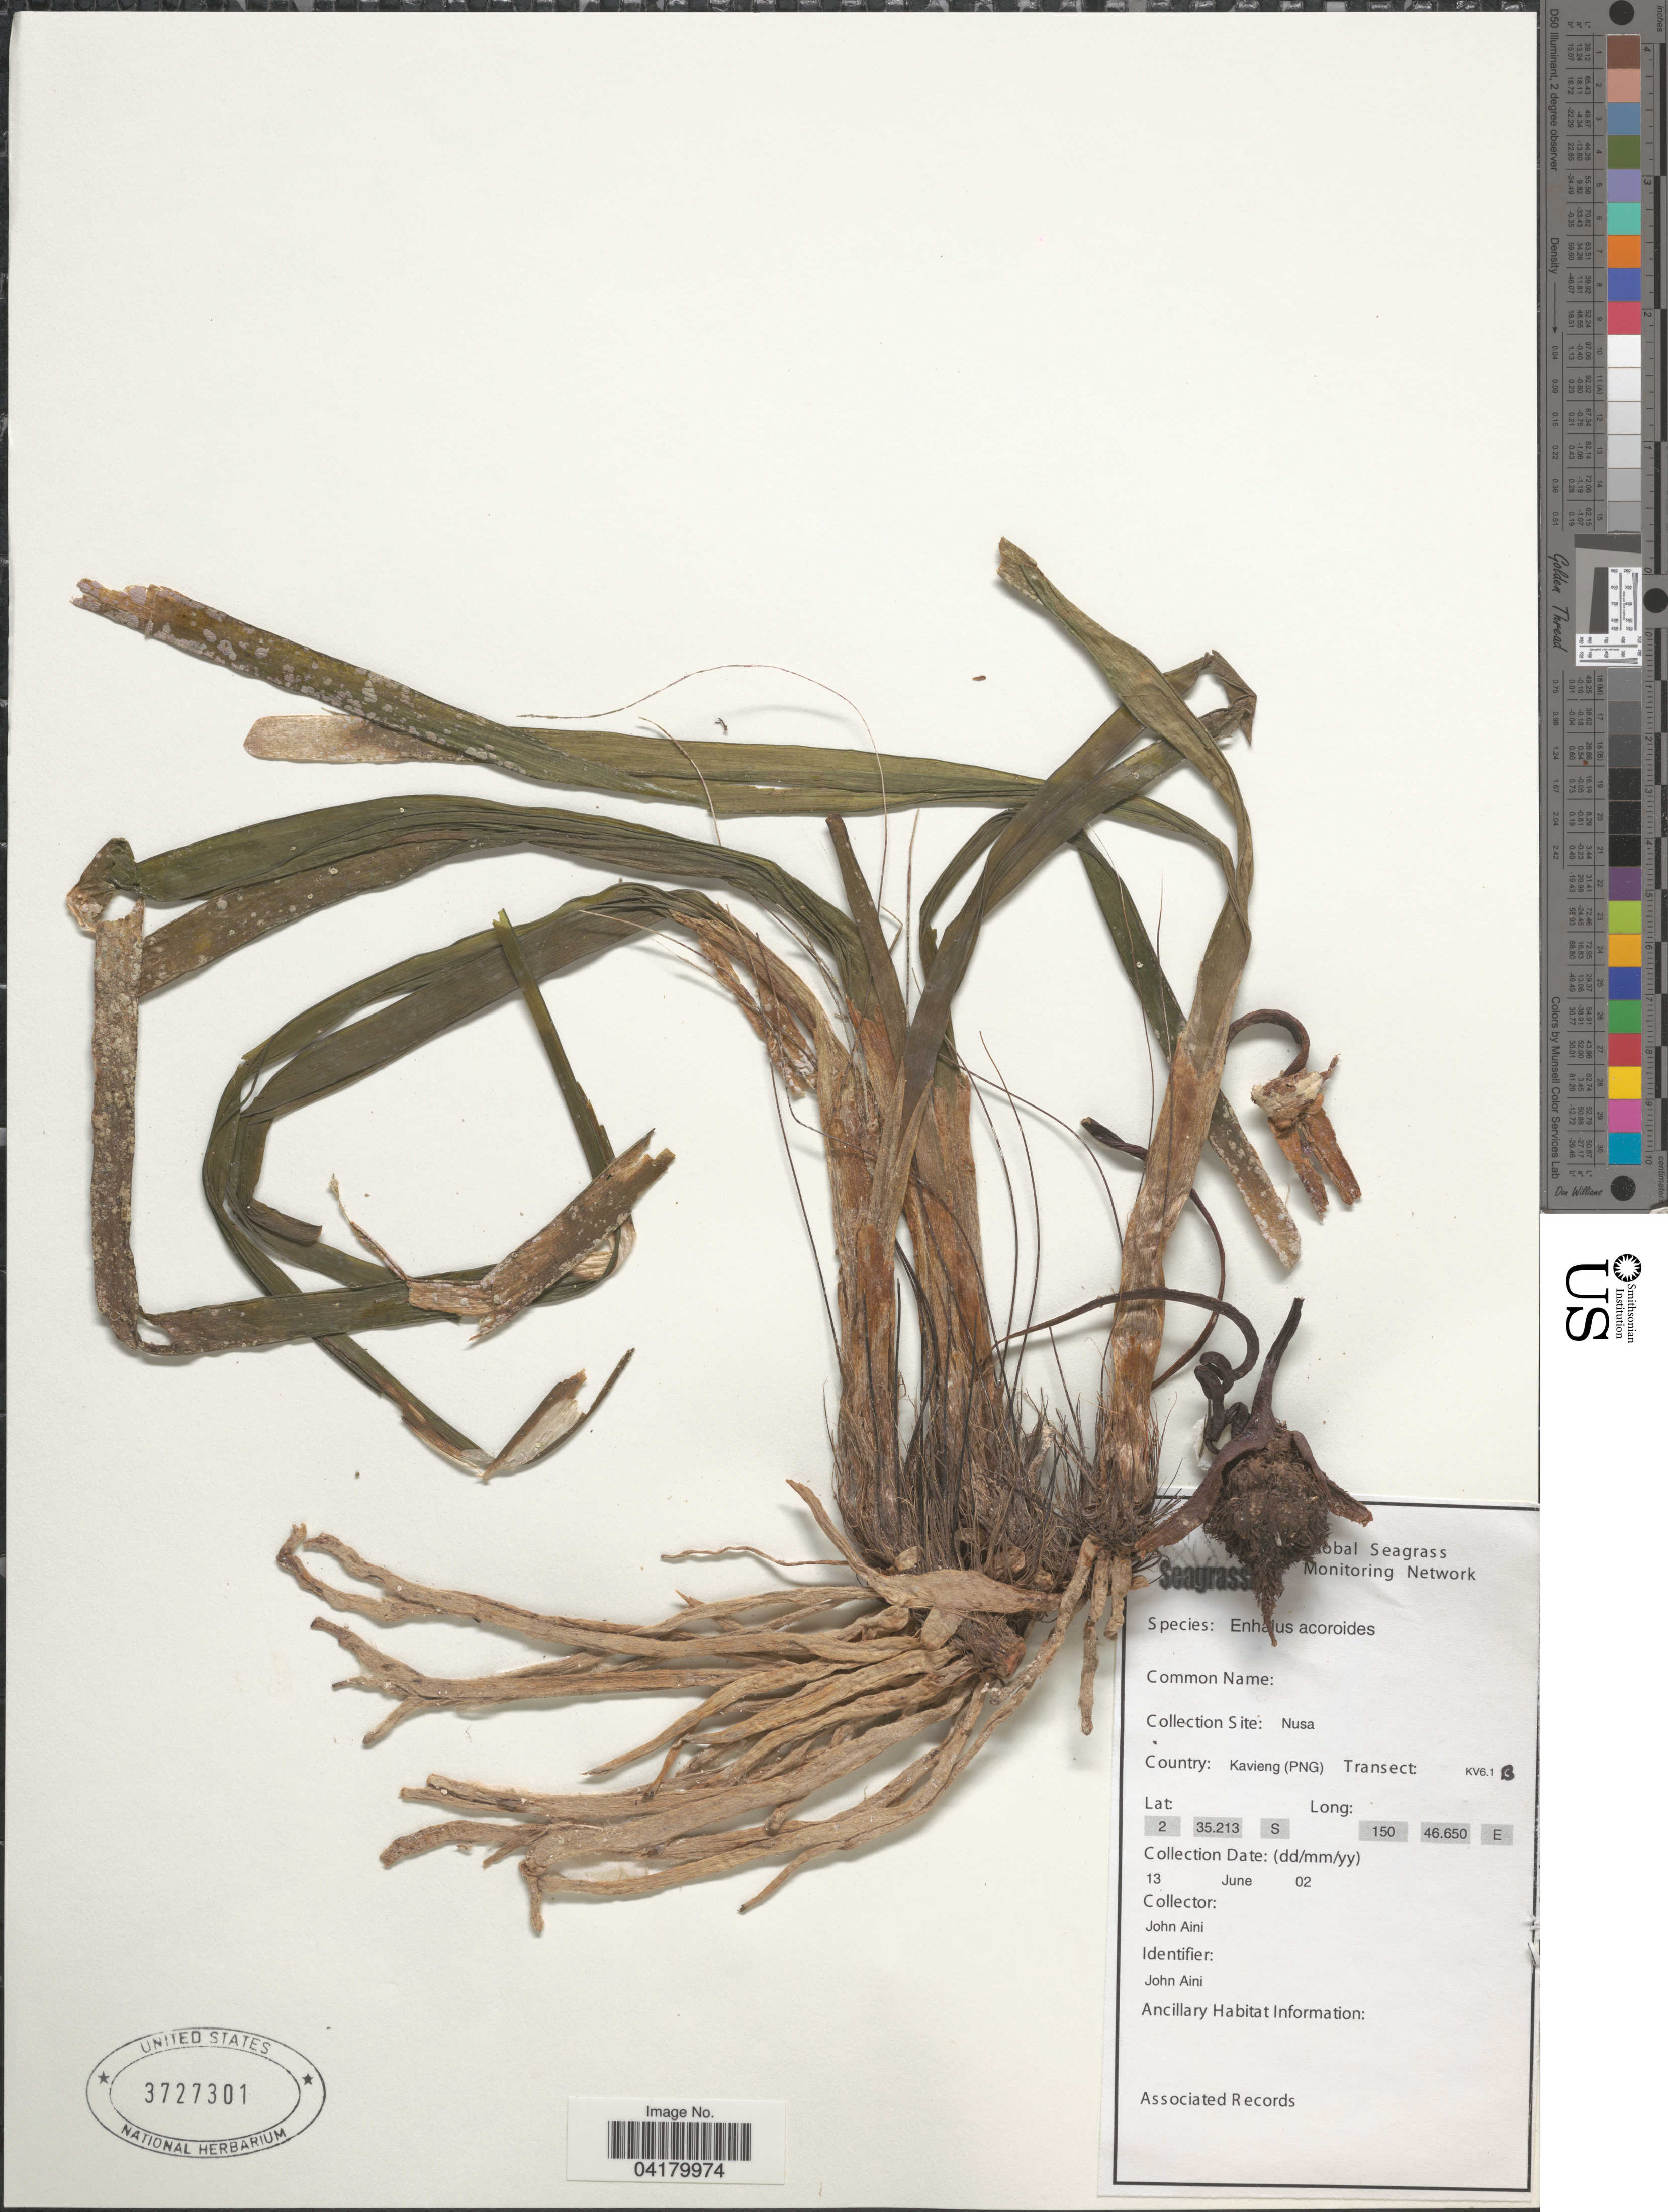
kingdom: Plantae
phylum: Tracheophyta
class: Liliopsida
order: Alismatales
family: Hydrocharitaceae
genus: Enhalus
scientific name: Enhalus acoroides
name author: (L. f.) Royle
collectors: J. Aini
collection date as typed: Transcribed d/m/y: 13/6/2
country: Papua New Guinea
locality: Collection Site: Nusa. County: Kavieng (PNG) Transect: KV6.1B.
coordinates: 2 35.213, 150 46.650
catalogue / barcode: US 3727301